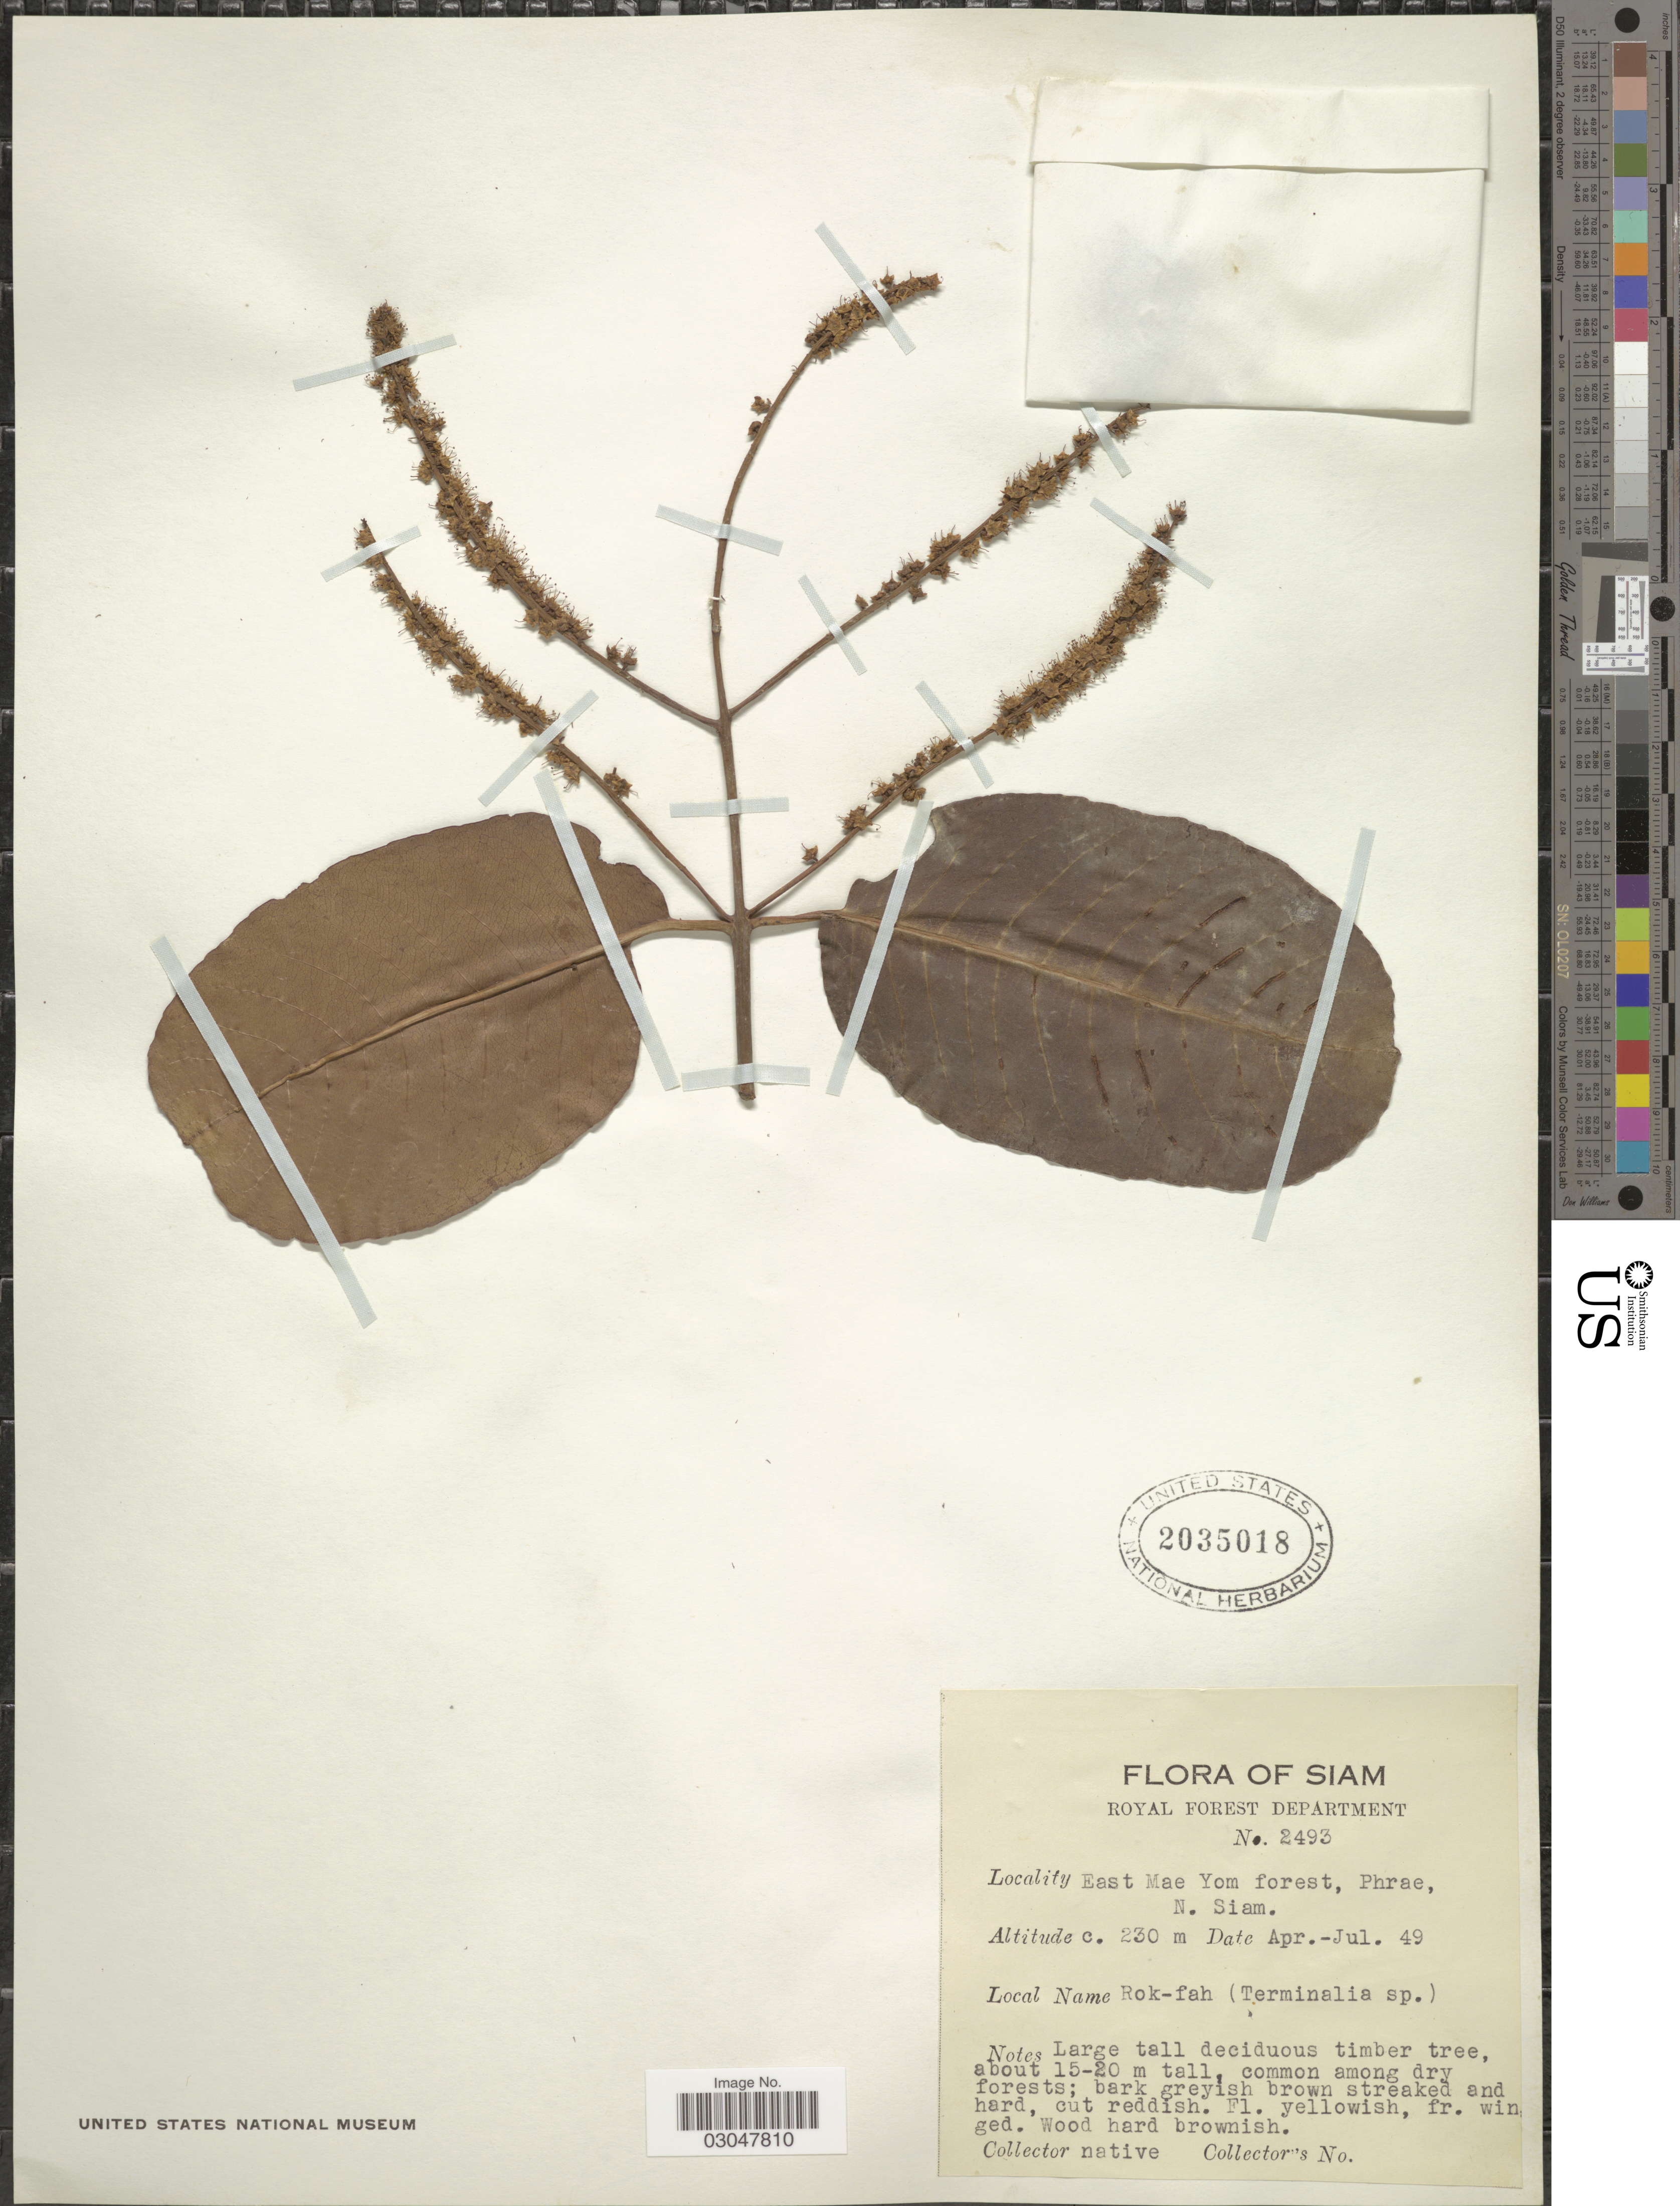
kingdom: Plantae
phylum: Tracheophyta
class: Magnoliopsida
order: Myrtales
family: Combretaceae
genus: Terminalia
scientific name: Terminalia sp.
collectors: Native collector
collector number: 2493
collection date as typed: Transcribed d/m/y: /4/49 to /7/49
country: Thailand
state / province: Phrae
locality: Siam. East Mae Yom forest, N. Siam.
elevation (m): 230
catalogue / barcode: US 2035018